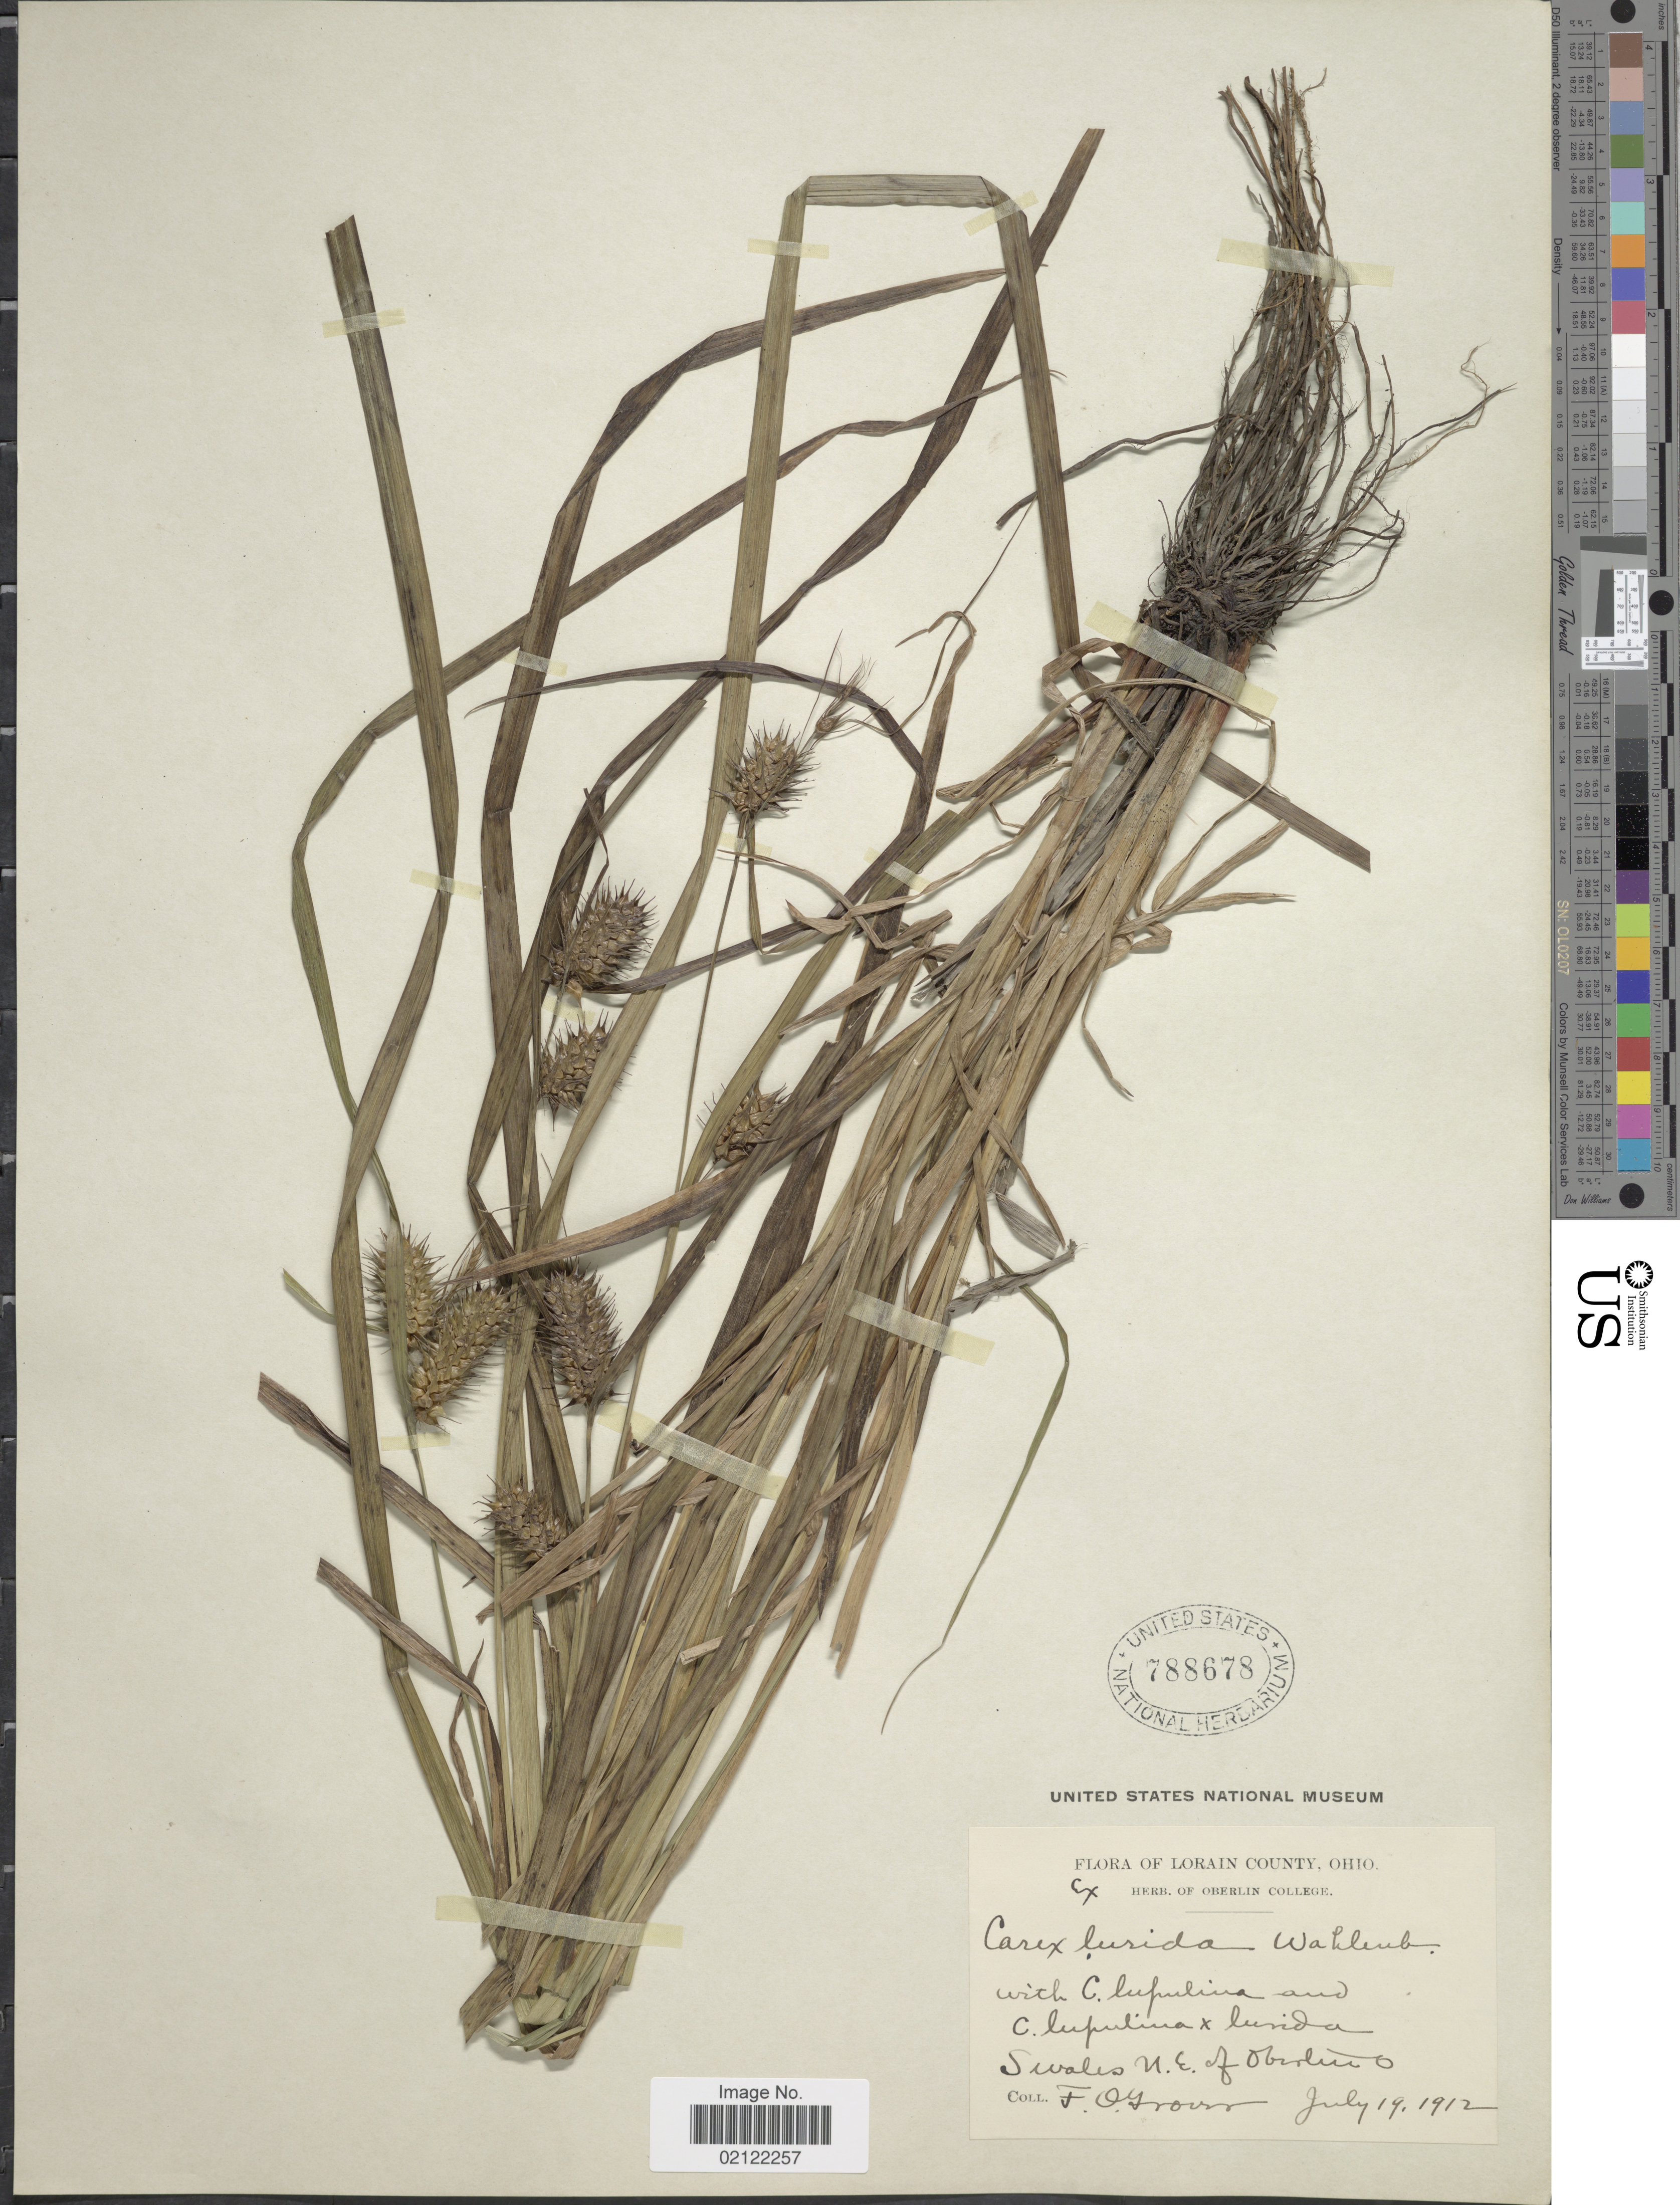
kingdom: Plantae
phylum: Tracheophyta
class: Liliopsida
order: Poales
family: Cyperaceae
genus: Carex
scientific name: Carex lurida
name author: Wahlenb.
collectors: F. Grover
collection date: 1912-07-19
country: United States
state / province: Ohio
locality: Lorain County. Swales N.E. of Oberlin O.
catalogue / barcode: US 788678